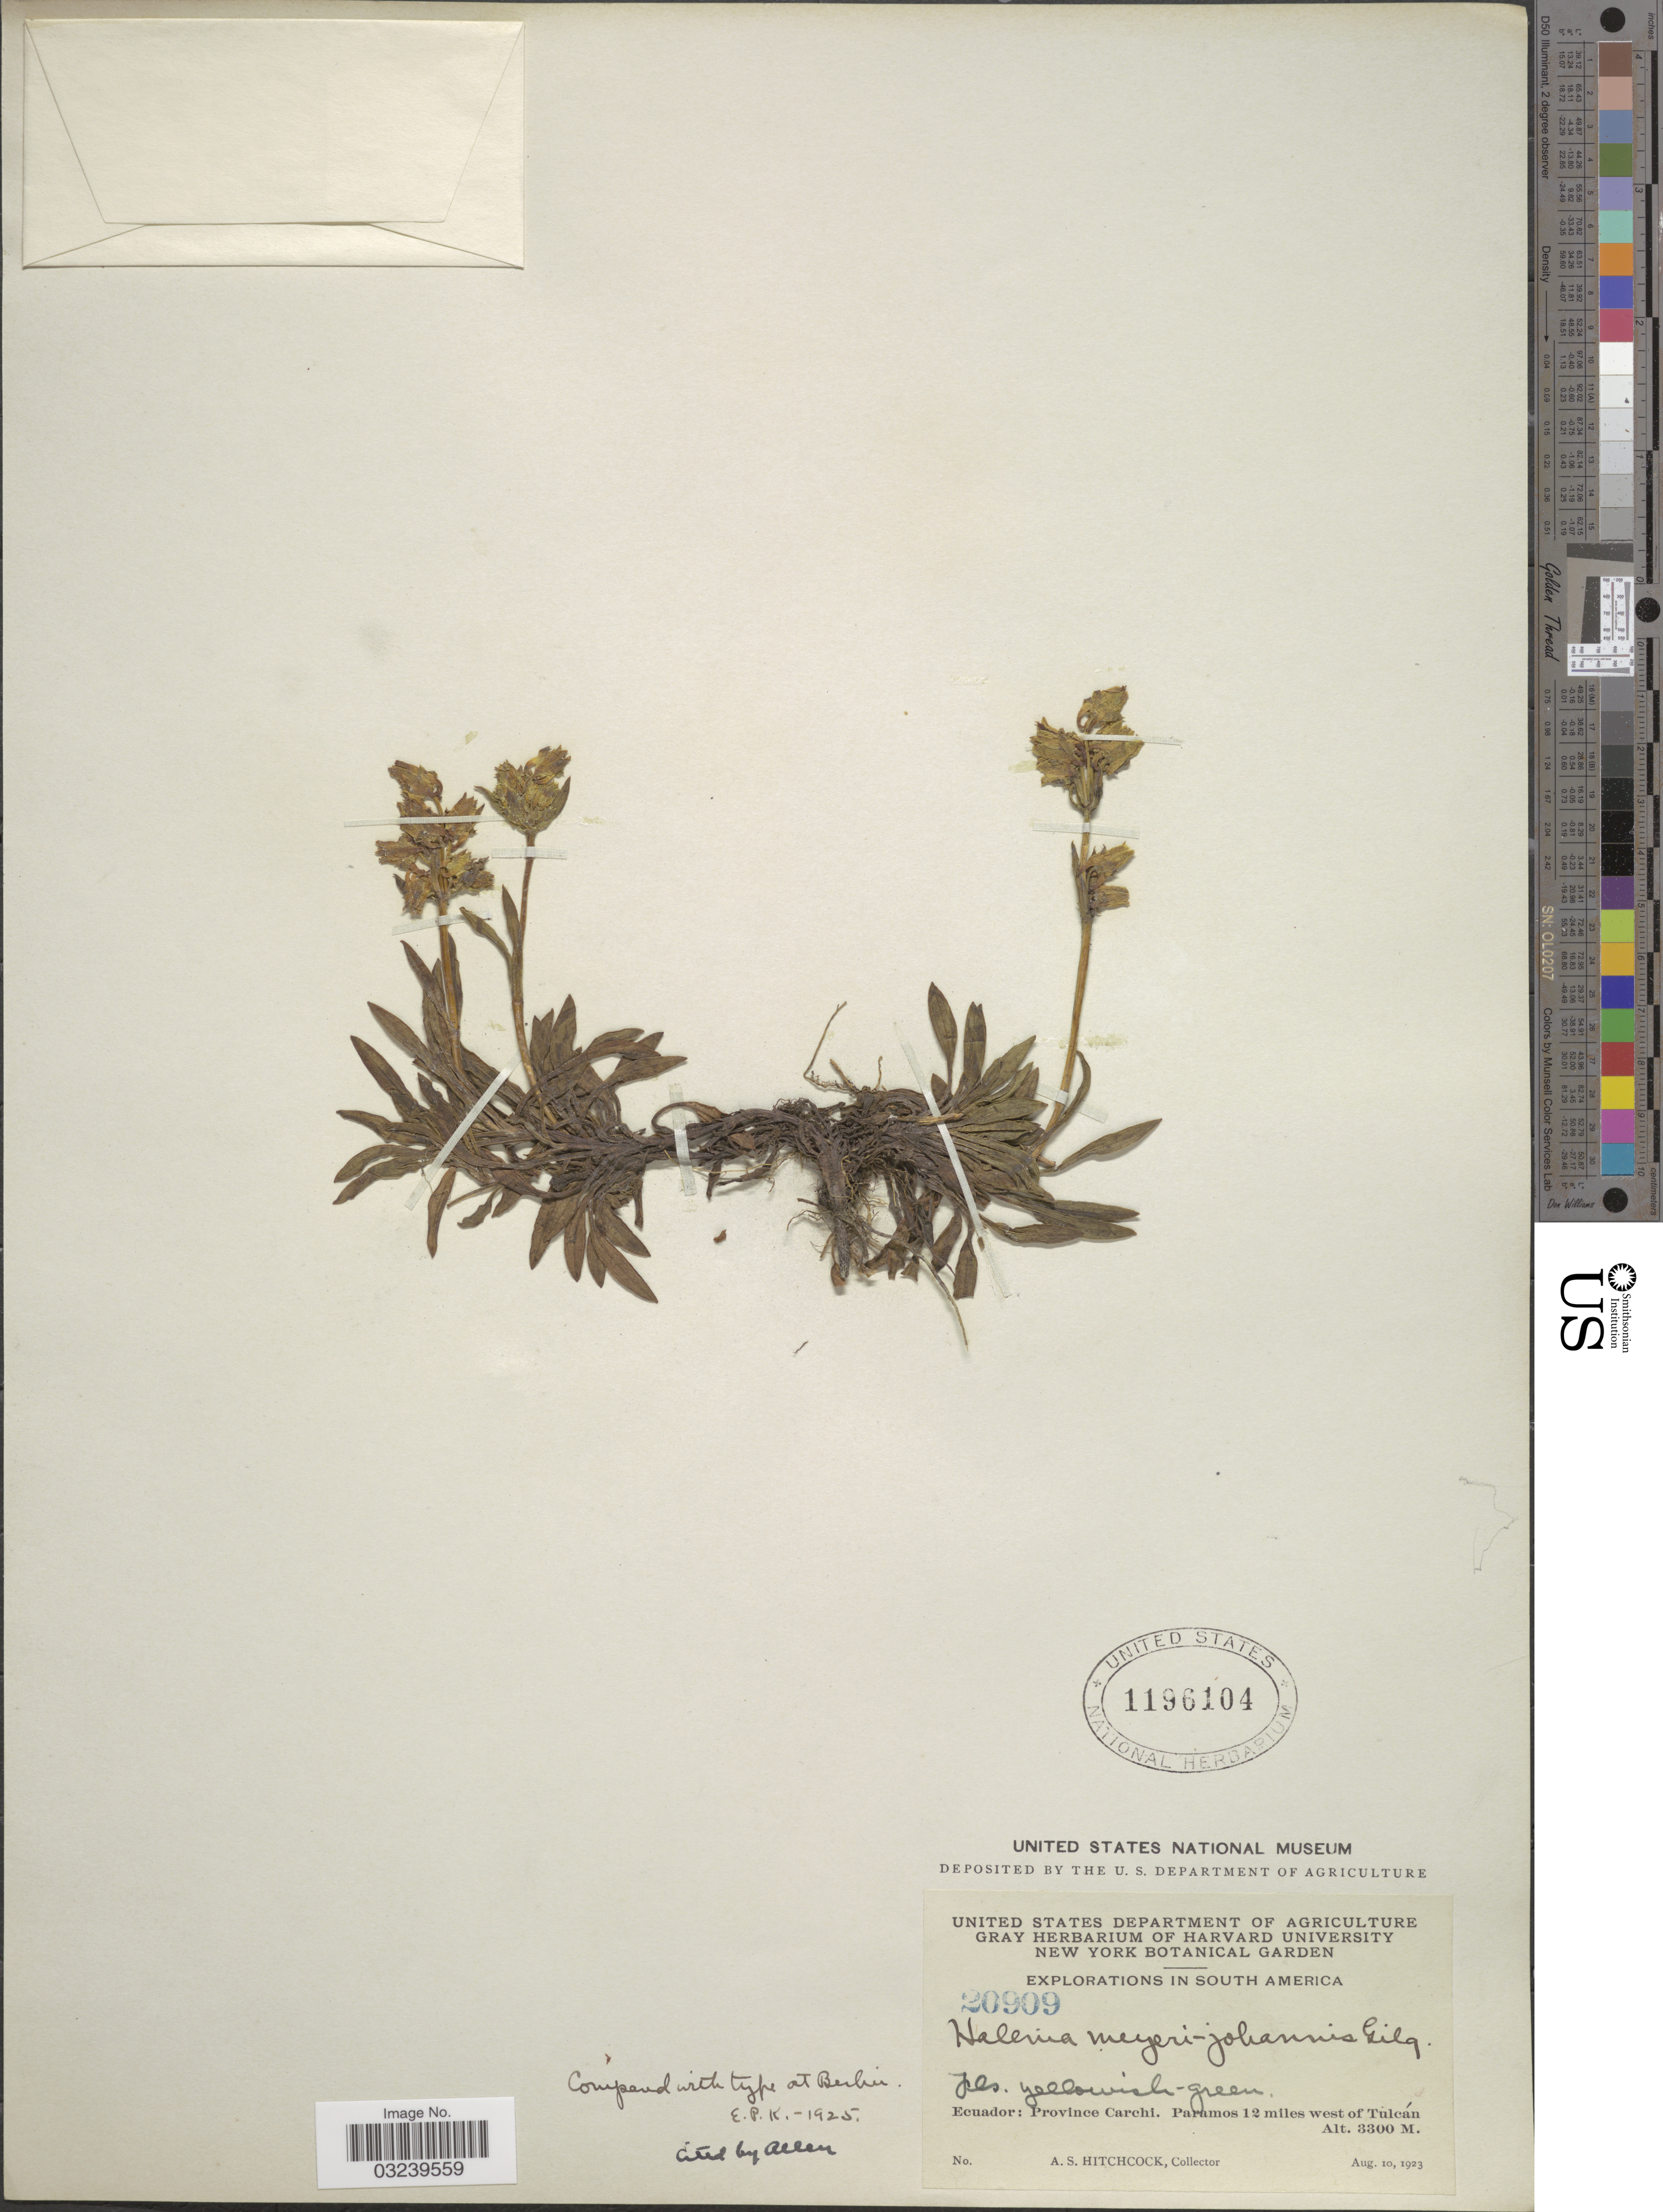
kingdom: Plantae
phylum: Tracheophyta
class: Magnoliopsida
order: Gentianales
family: Gentianaceae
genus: Halenia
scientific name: Halenia meyeri-johannis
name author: Gilg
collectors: A. S. Hitchcock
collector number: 20909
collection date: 1923-08-10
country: Ecuador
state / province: Carchi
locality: Paramos 12 miles west of Tulcán.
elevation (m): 3300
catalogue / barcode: US 1196104